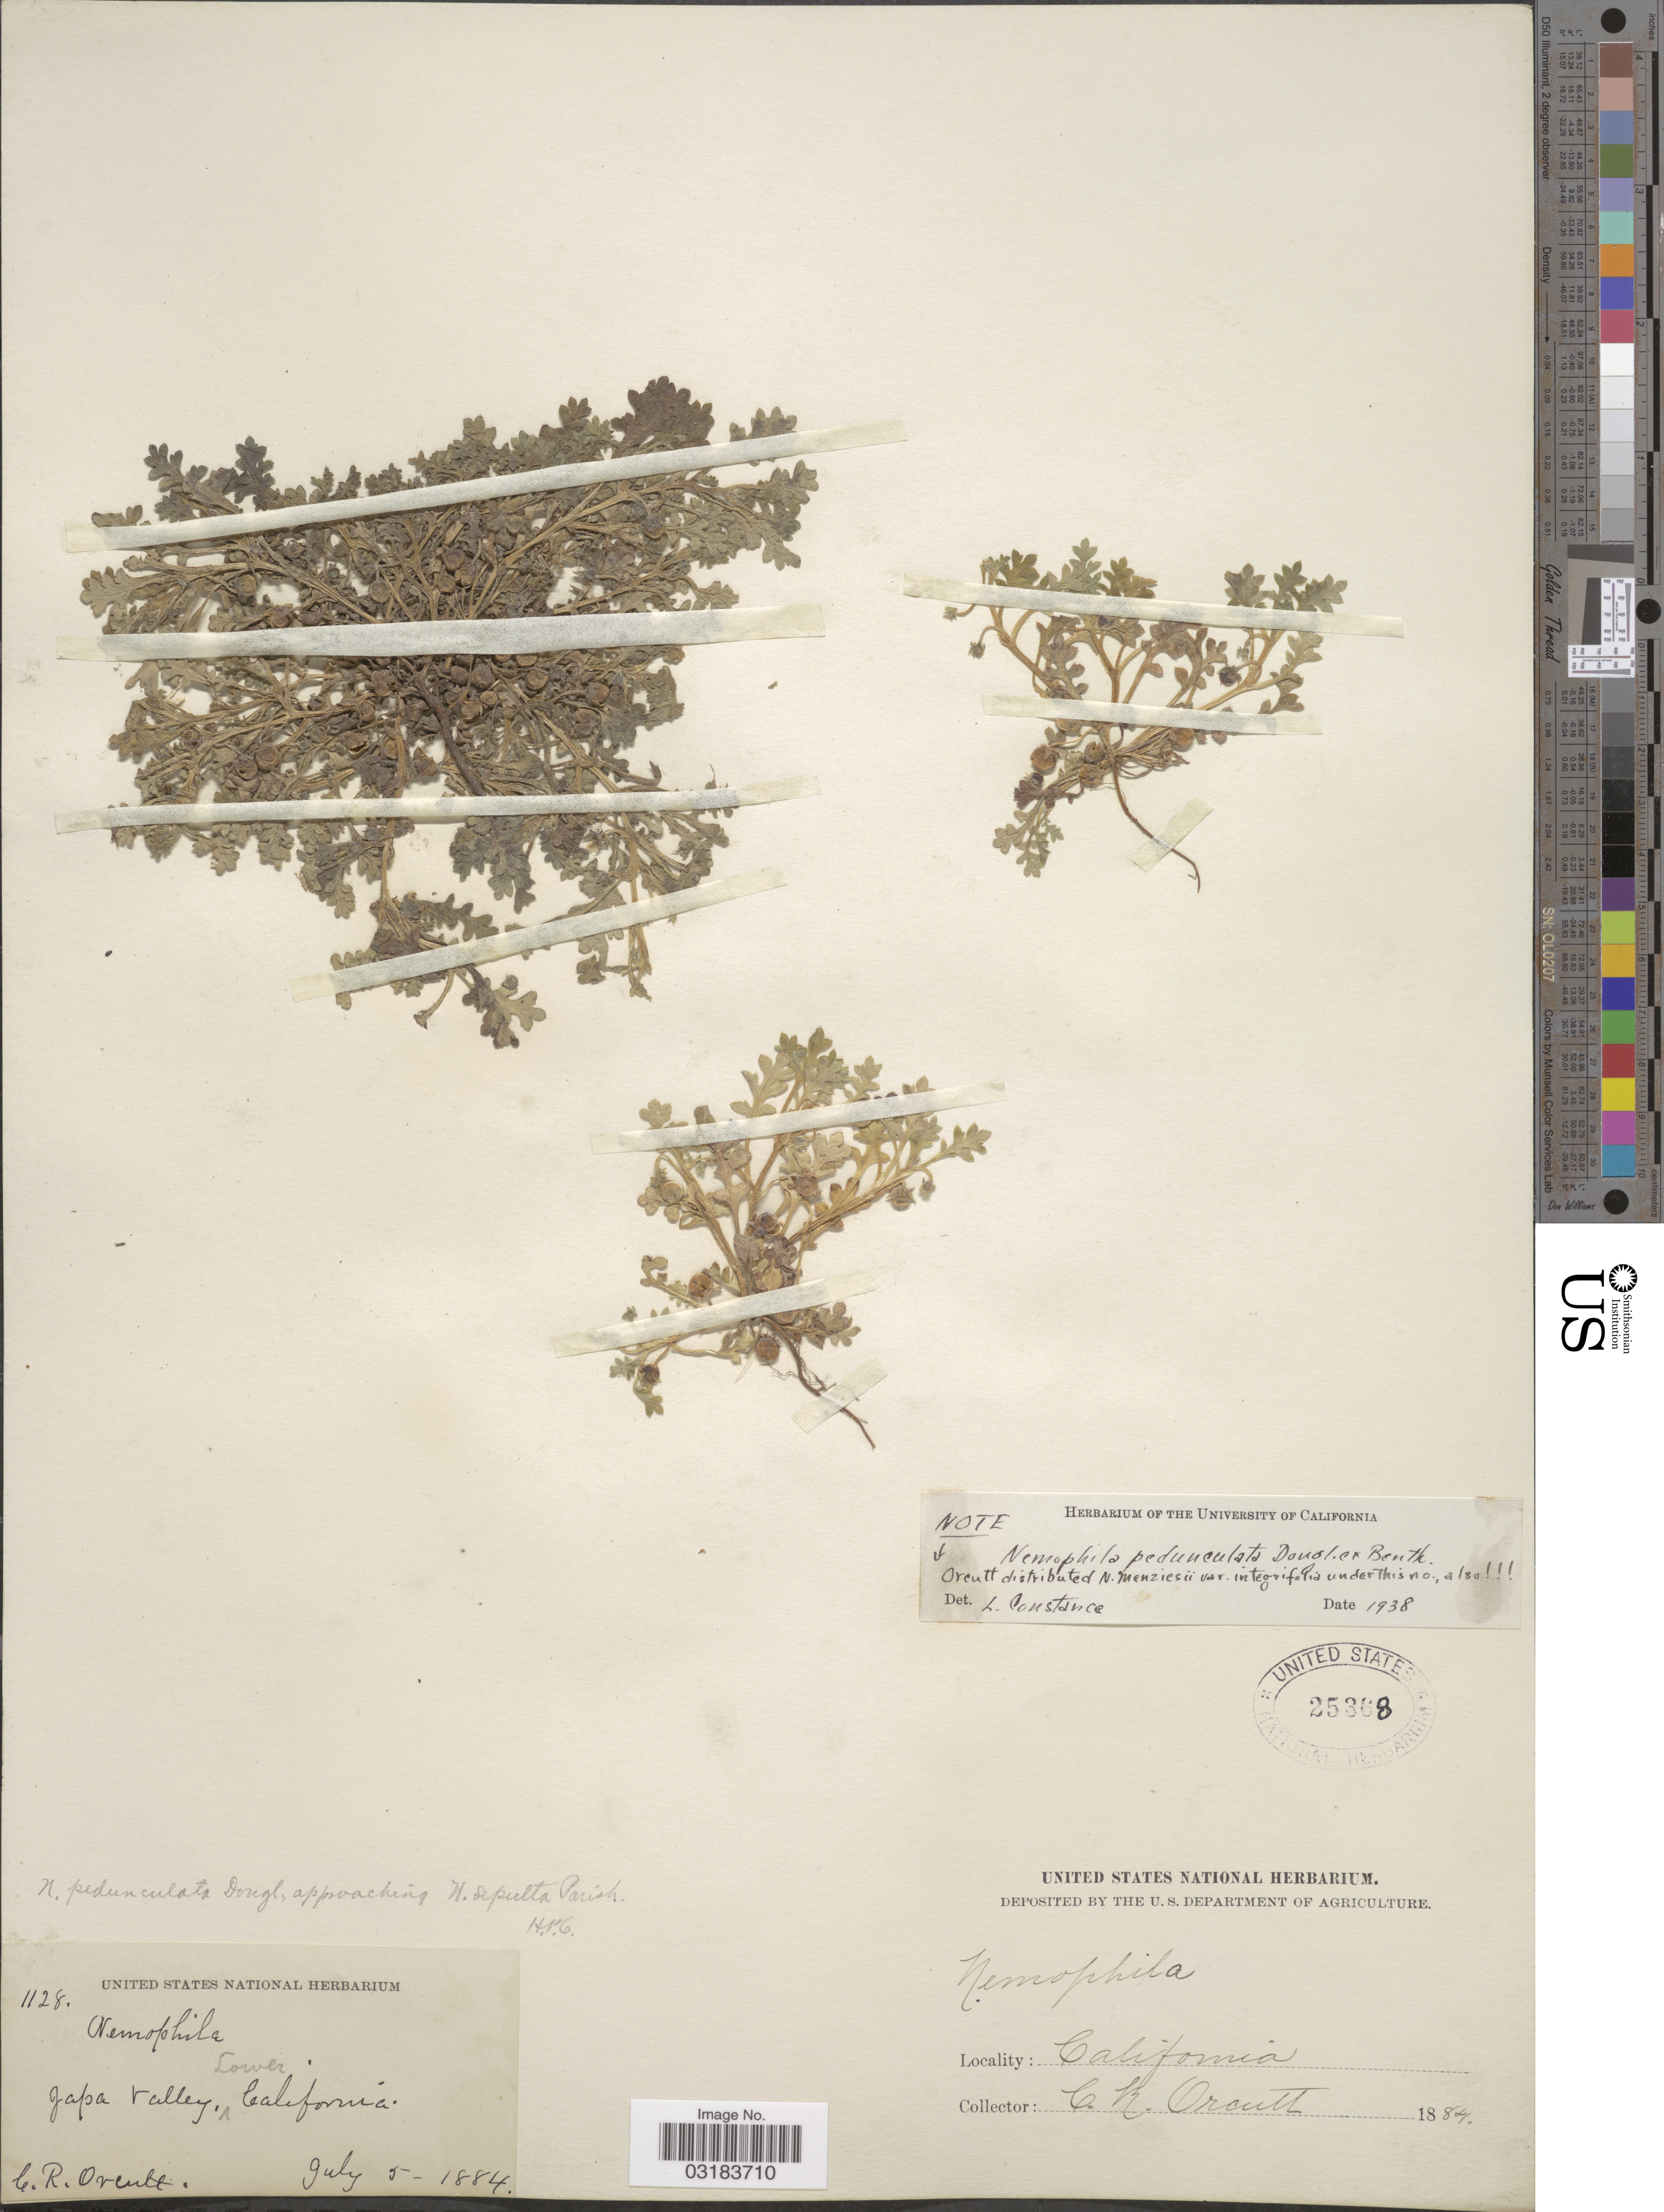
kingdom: Plantae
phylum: Tracheophyta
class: Magnoliopsida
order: Boraginales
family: Hydrophyllaceae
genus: Nemophila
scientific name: Nemophila pedunculata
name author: Douglas ex Benth.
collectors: C. R. Orcutt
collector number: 1128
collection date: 1884-07-05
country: Mexico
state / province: Baja California Norte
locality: Japa Valley, Lower California.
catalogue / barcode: US 25368